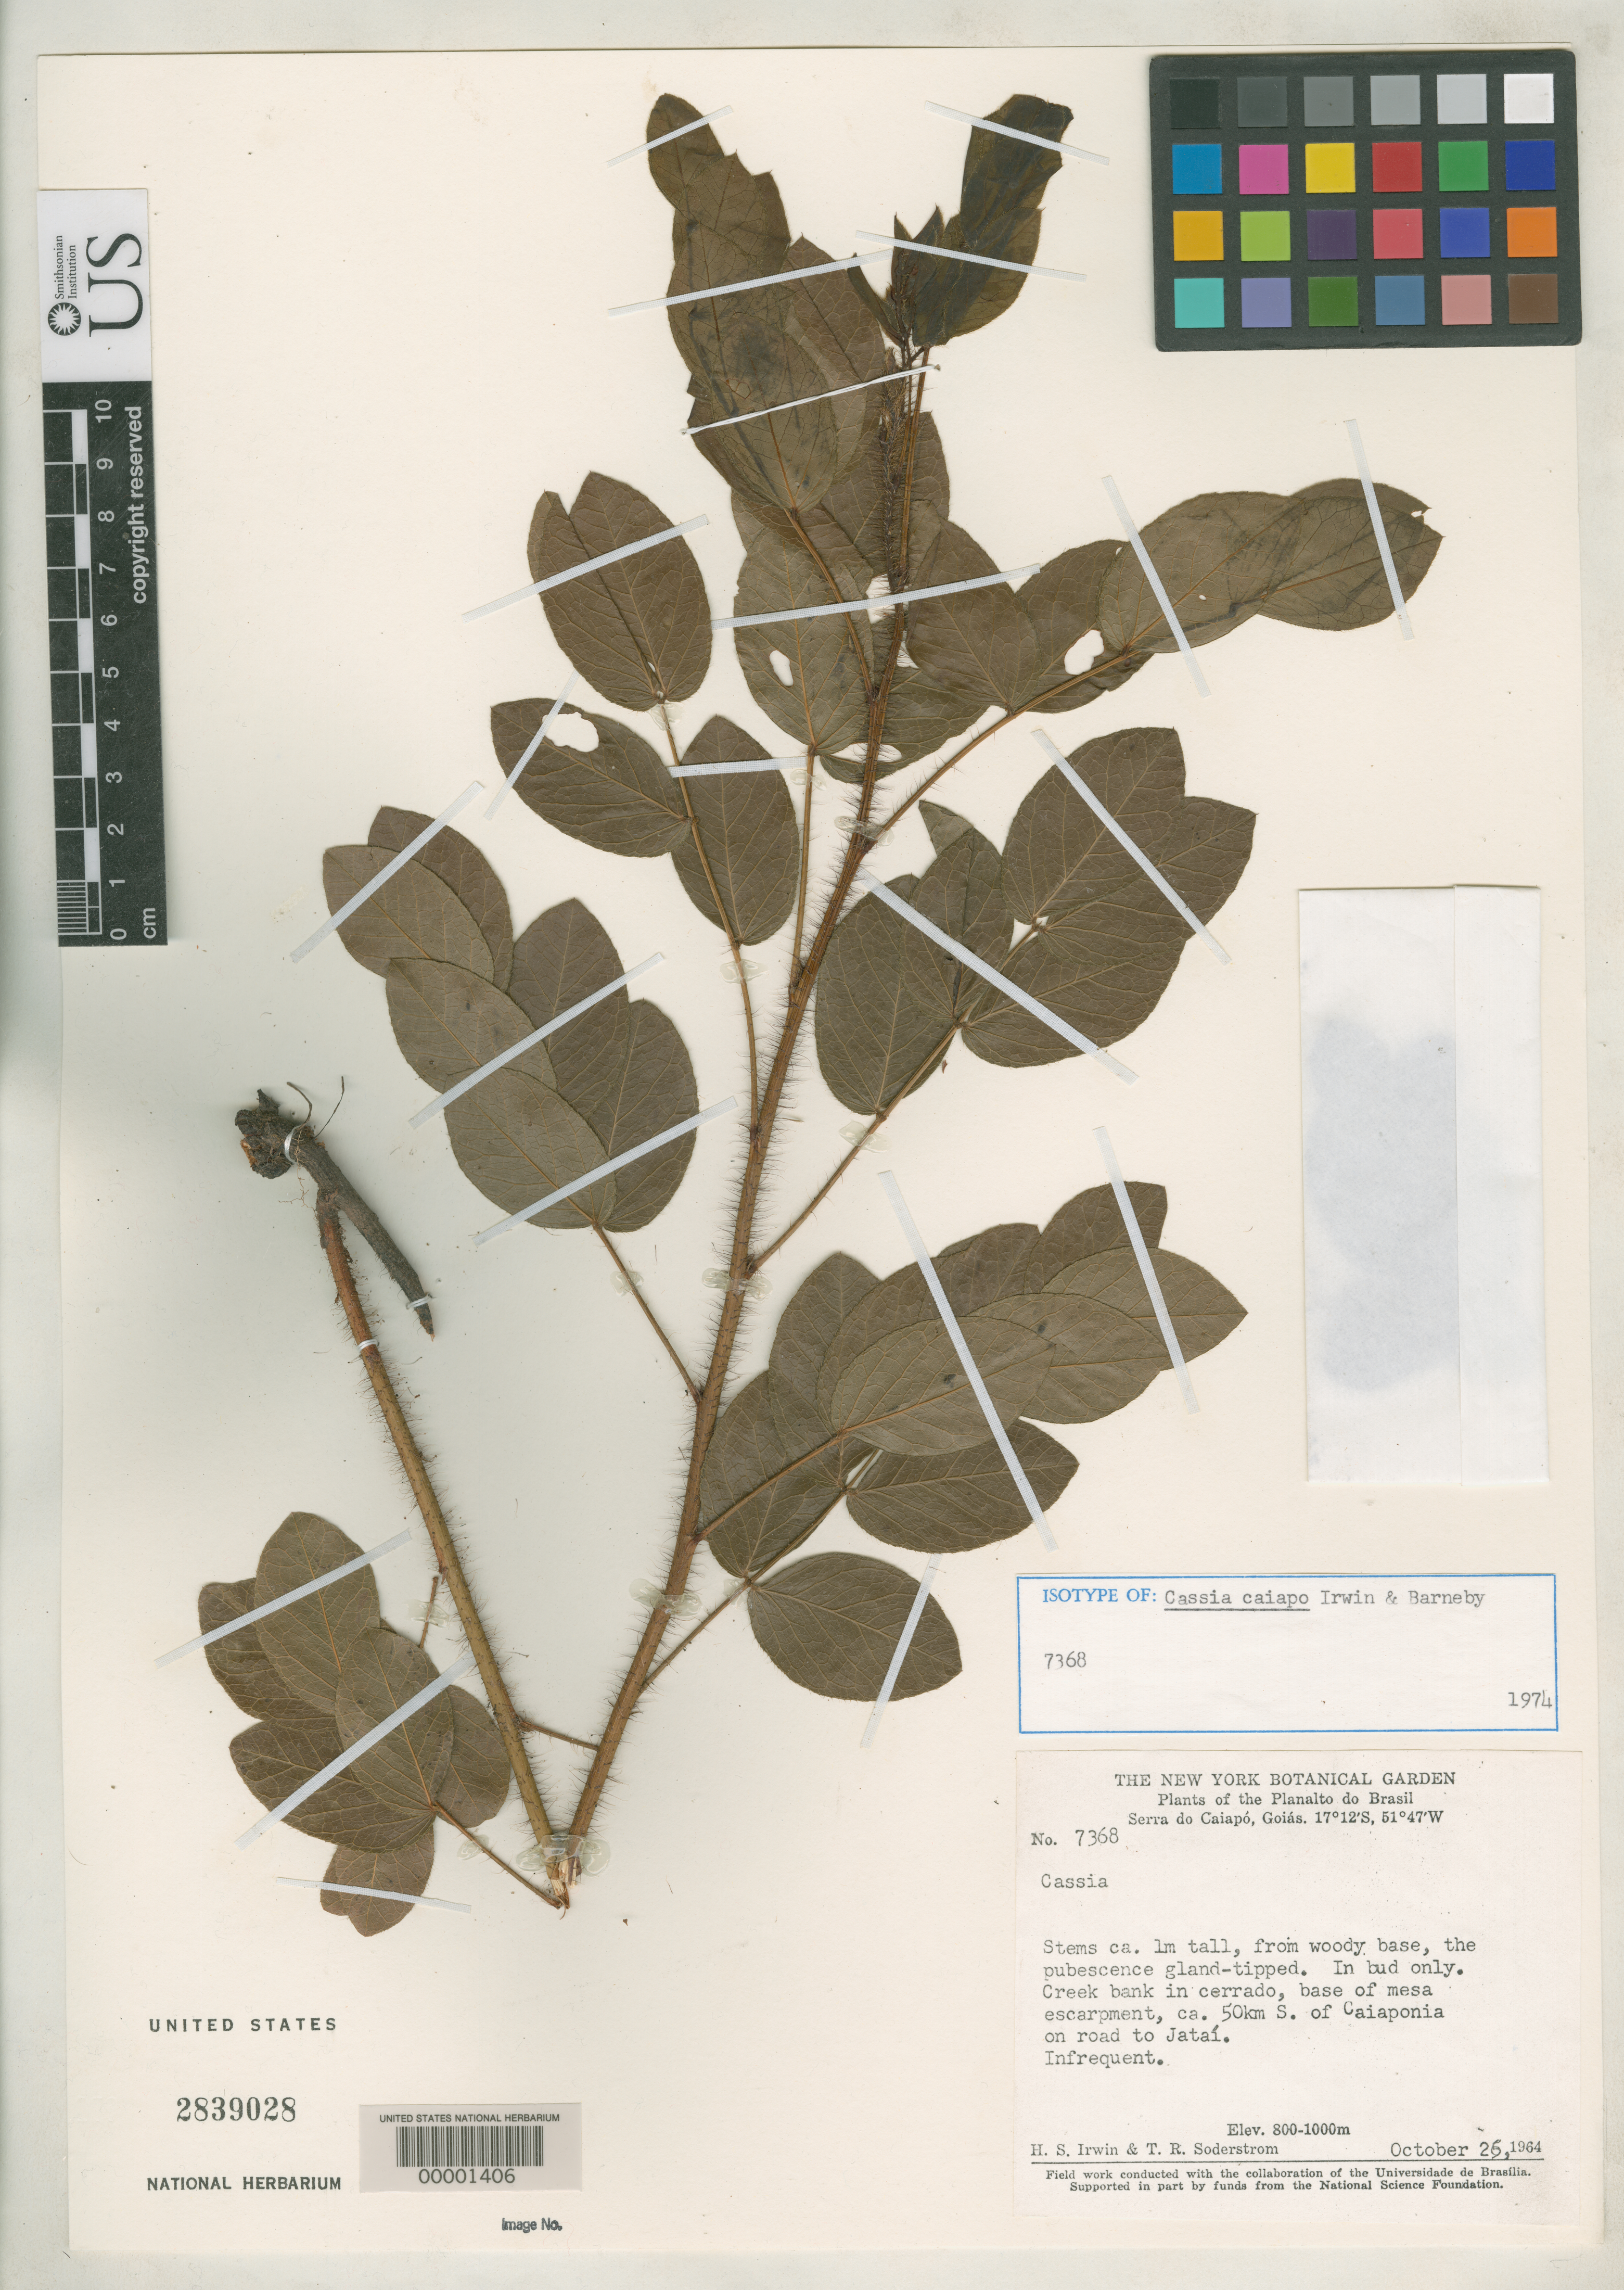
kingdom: Plantae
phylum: Tracheophyta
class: Magnoliopsida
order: Fabales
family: Fabaceae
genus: Cassia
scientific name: Cassia caiapo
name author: H.S. Irwin & Barneby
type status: Isotype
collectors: H. Irwin & T. R. Soderstrom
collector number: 7368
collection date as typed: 26 Oct 1964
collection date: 1964-10-26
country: Brazil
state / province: Goiás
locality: Sierra do Caiapo, on road to Jatai.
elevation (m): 1000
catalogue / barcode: US 2839028